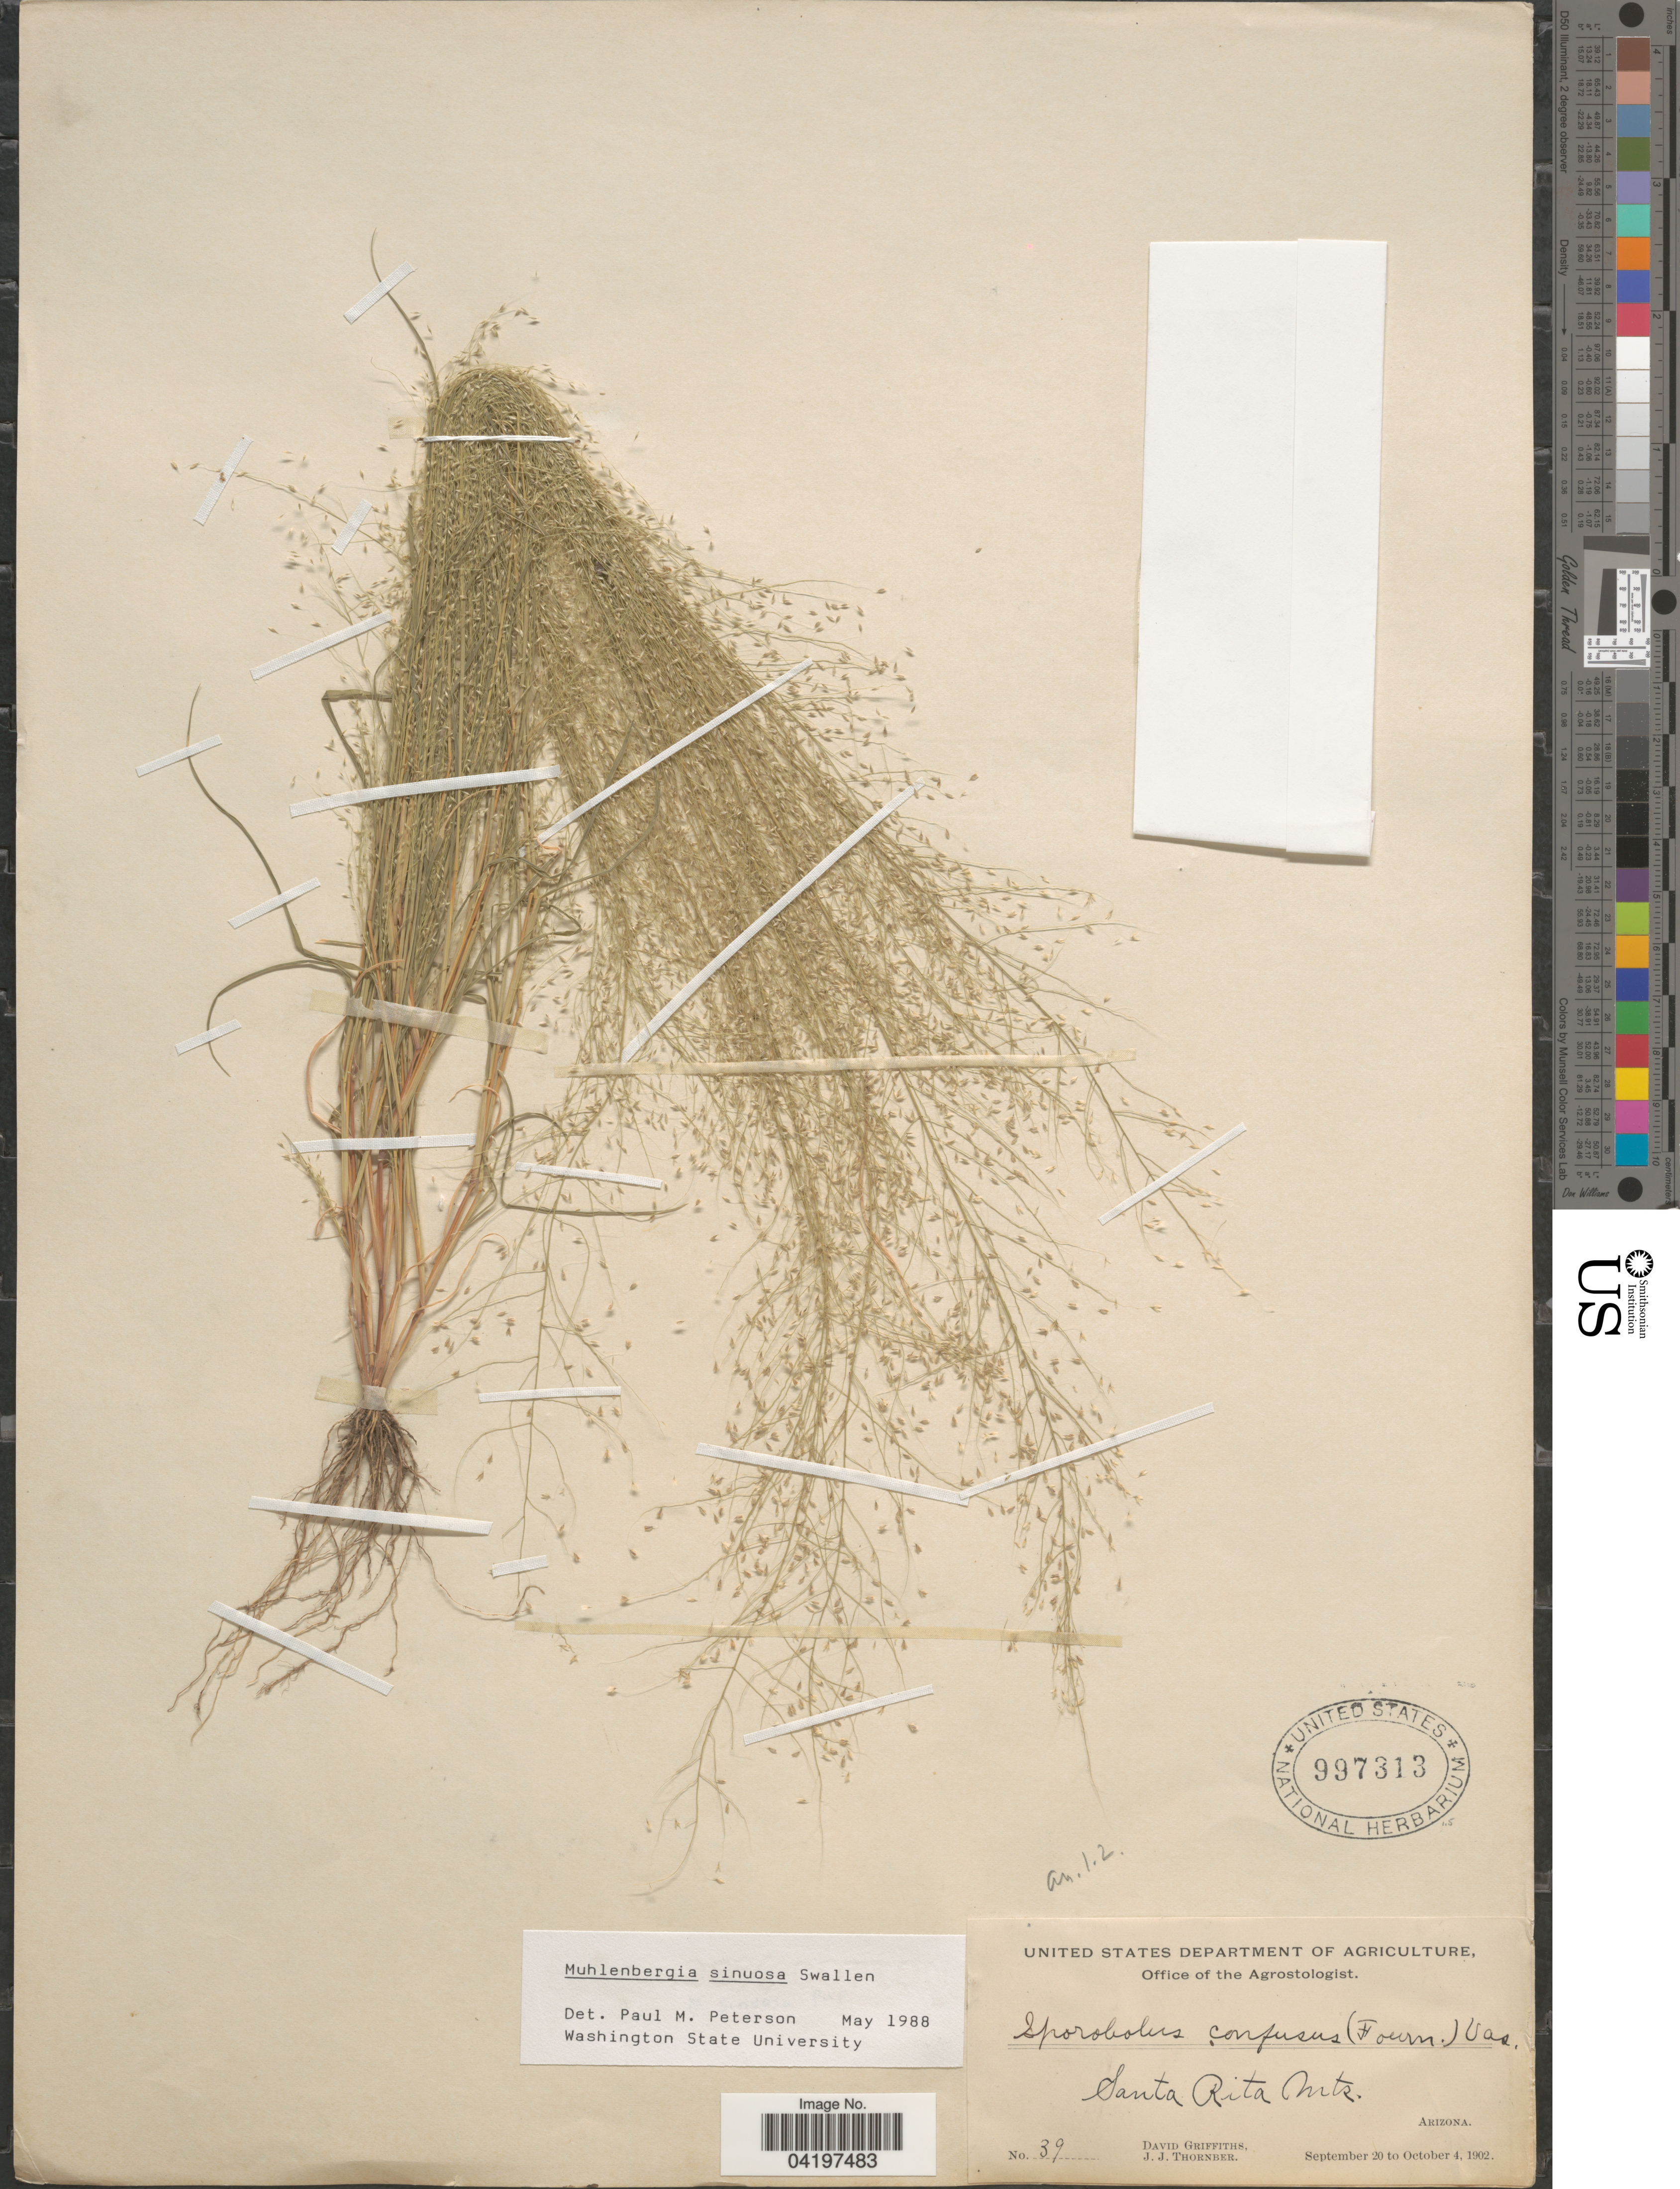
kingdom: Plantae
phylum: Tracheophyta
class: Liliopsida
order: Poales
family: Poaceae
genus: Muhlenbergia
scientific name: Muhlenbergia sinuosa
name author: Swallen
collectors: D. Griffiths & J. Thornber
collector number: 39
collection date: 1902-09-20/1902-10-04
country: United States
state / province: Arizona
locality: Santa Rita Mts.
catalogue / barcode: US 997313